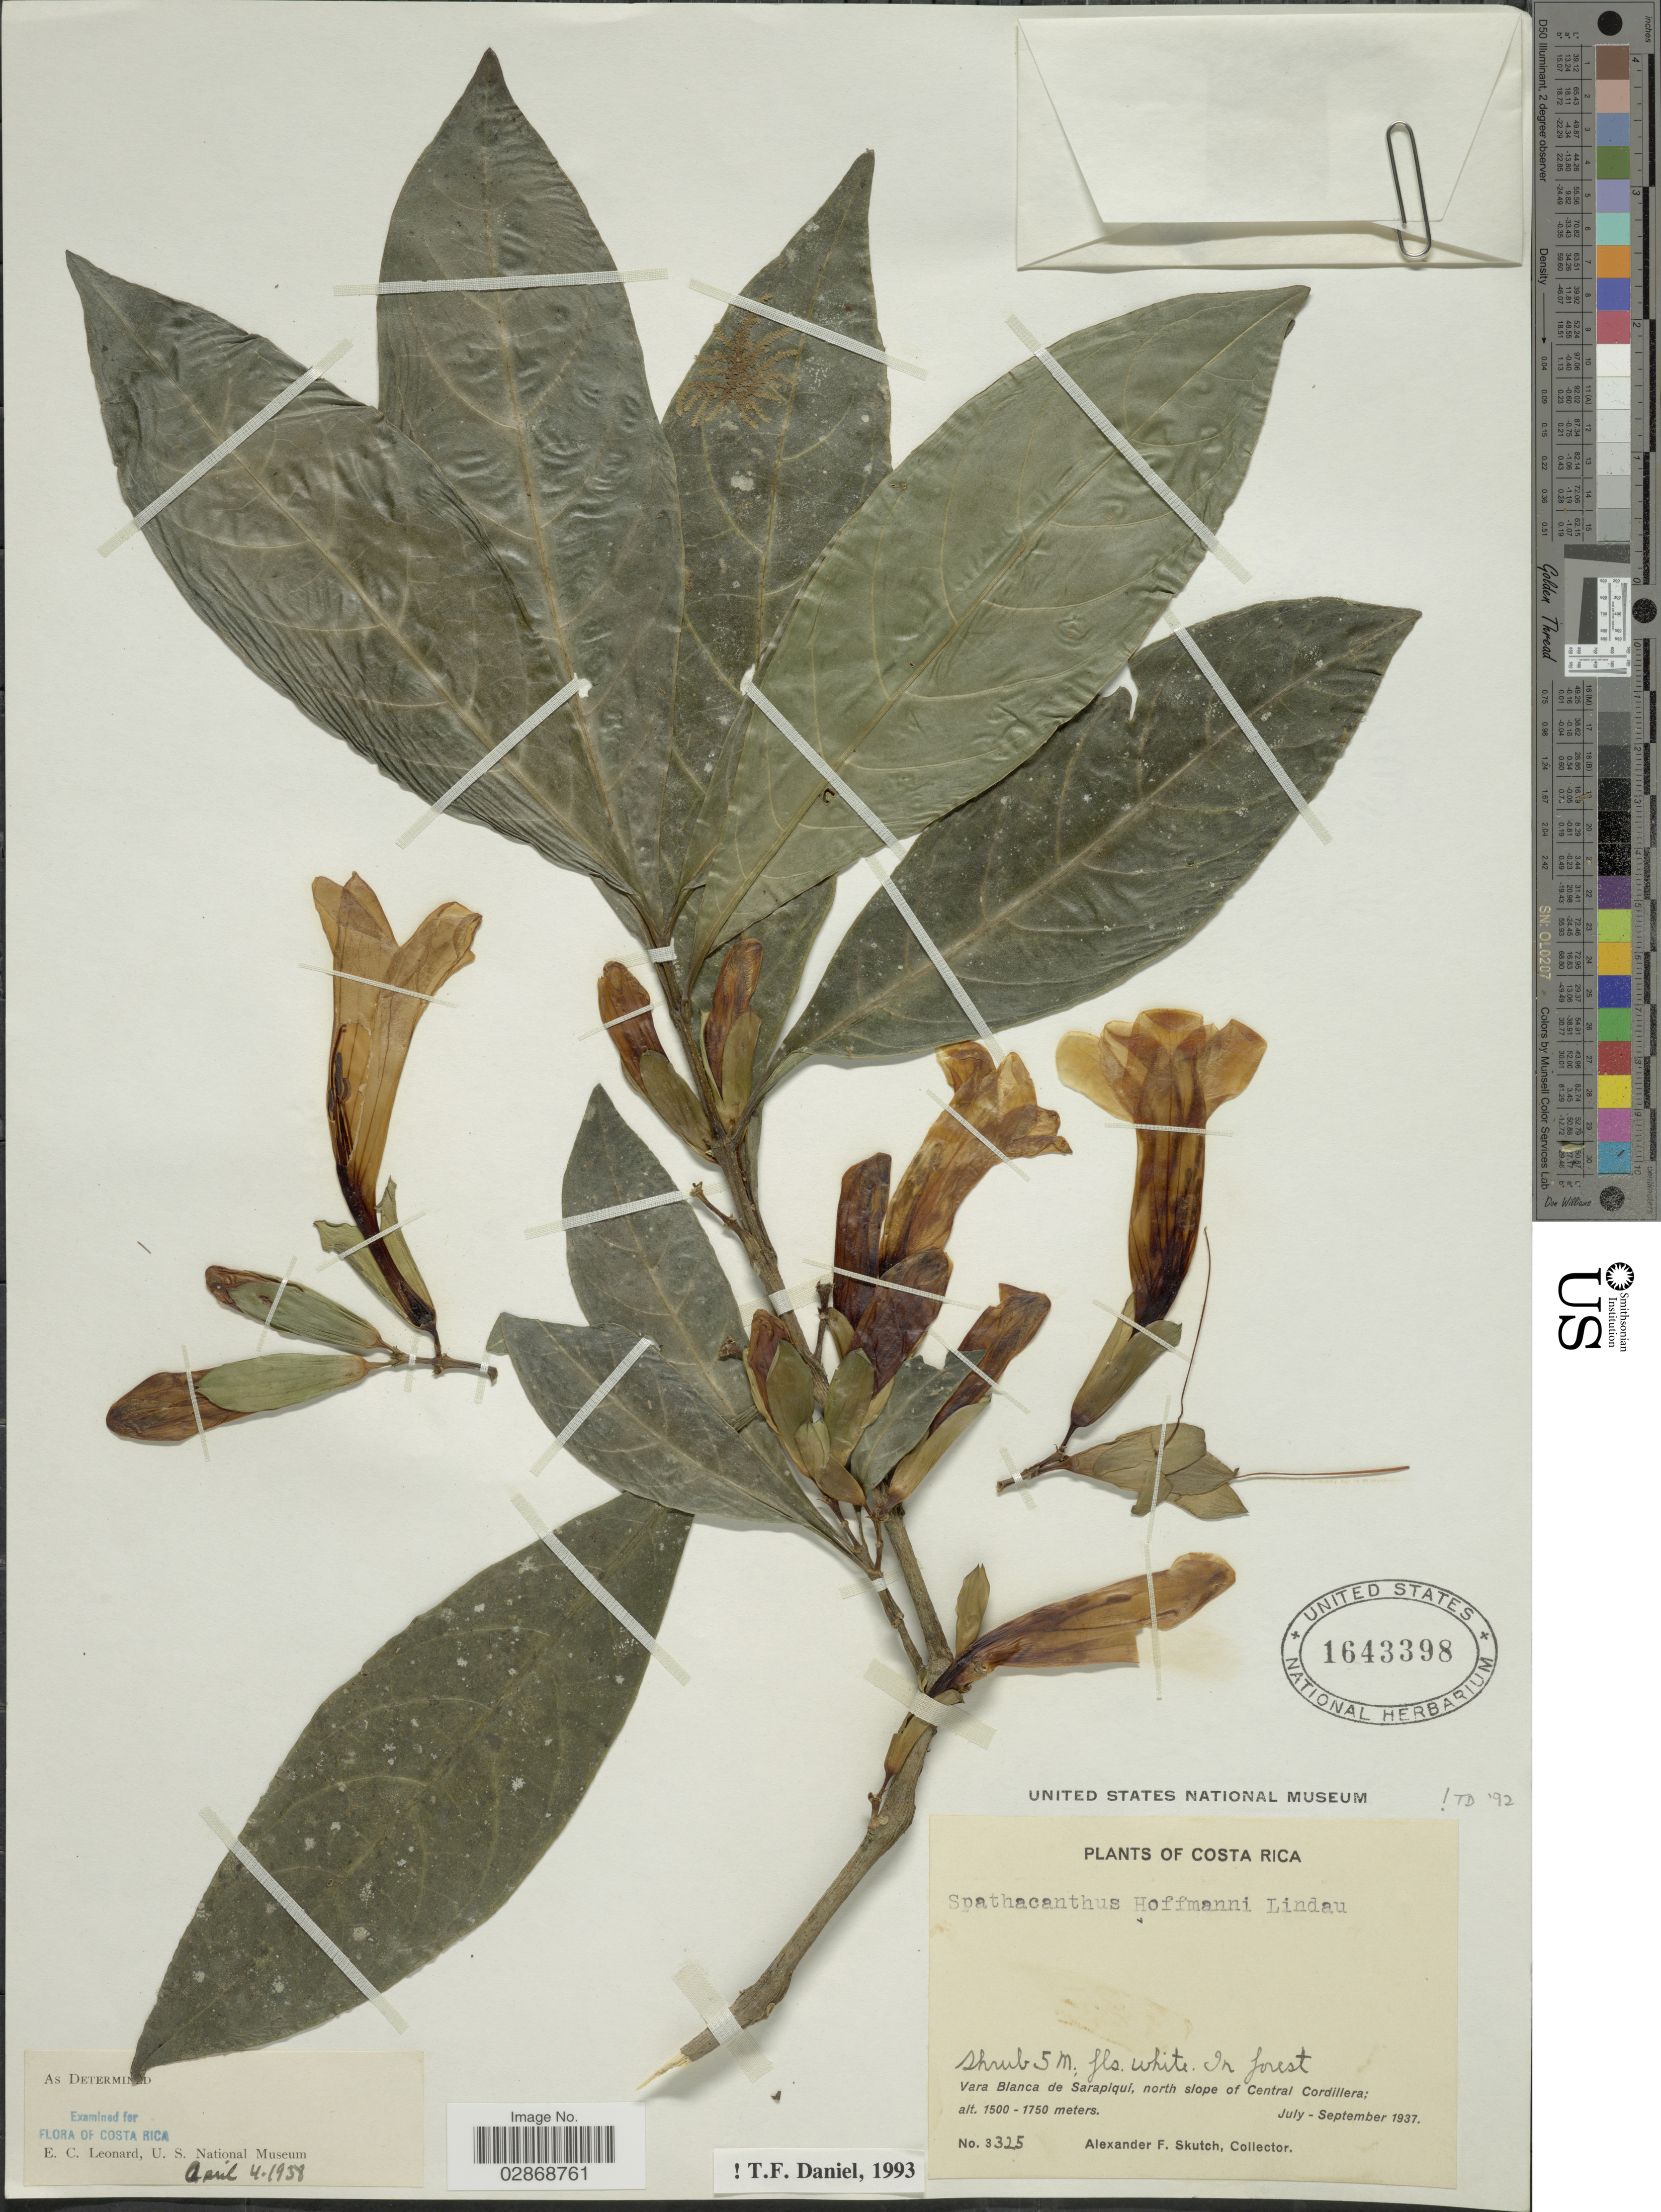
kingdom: Plantae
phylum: Tracheophyta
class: Magnoliopsida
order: Lamiales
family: Acanthaceae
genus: Spathacanthus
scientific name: Spathacanthus hoffmannii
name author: Lindau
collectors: A. F. Skutch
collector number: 3325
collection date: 1937-07/1937-09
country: Costa Rica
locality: Vara Blanca de Sarapiqui, north slope of Central Cordillera.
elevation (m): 1500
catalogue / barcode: US 1643398